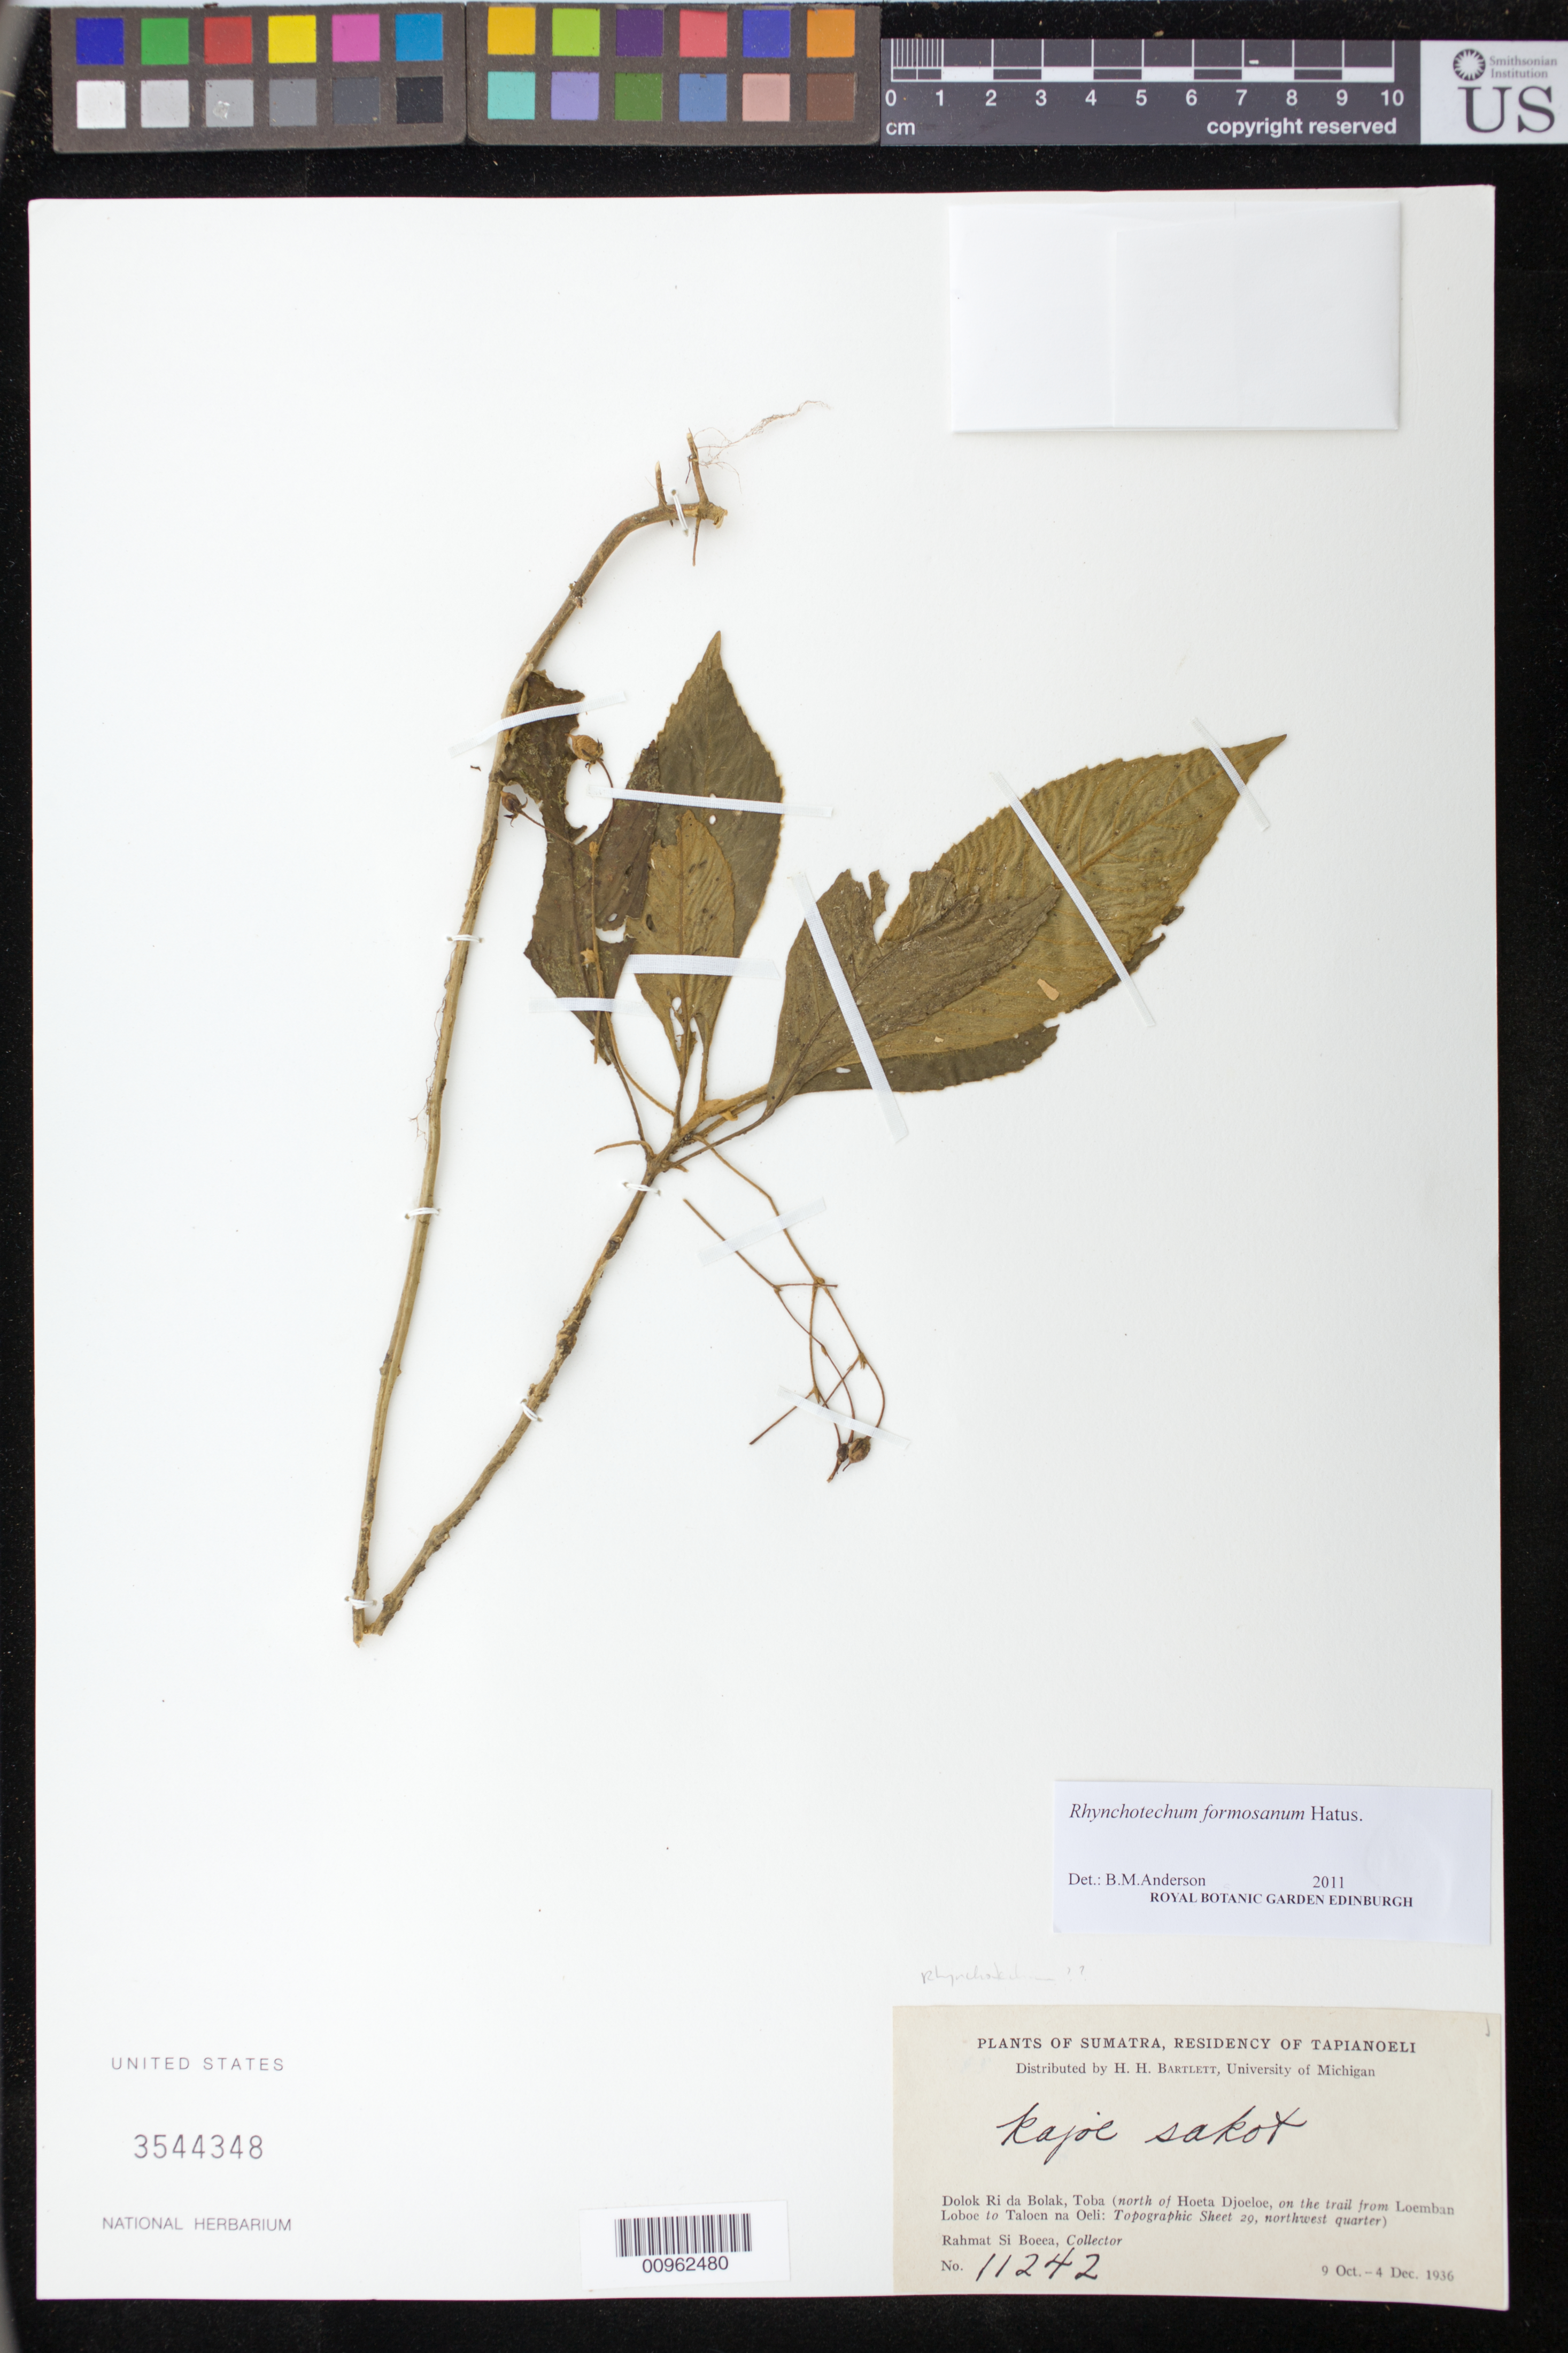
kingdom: Plantae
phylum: Tracheophyta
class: Magnoliopsida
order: Lamiales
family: Gesneriaceae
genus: Rhynchotechum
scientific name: Rhynchotechum formosanum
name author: Hatus.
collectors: Rahmat Si Boeea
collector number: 11242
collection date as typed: Oct-Dec 1936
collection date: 1936-10/1936-12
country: Indonesia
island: Sumatra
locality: Sumatra, residency of Tapianoeli. Dolok Ri da Bolak, Toba (north of Hoeta Djoeloe, on the trail from Loemban Loboe to Taloen na Oeli: topographic sheet 29, northwest quarter)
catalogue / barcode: US 3544348